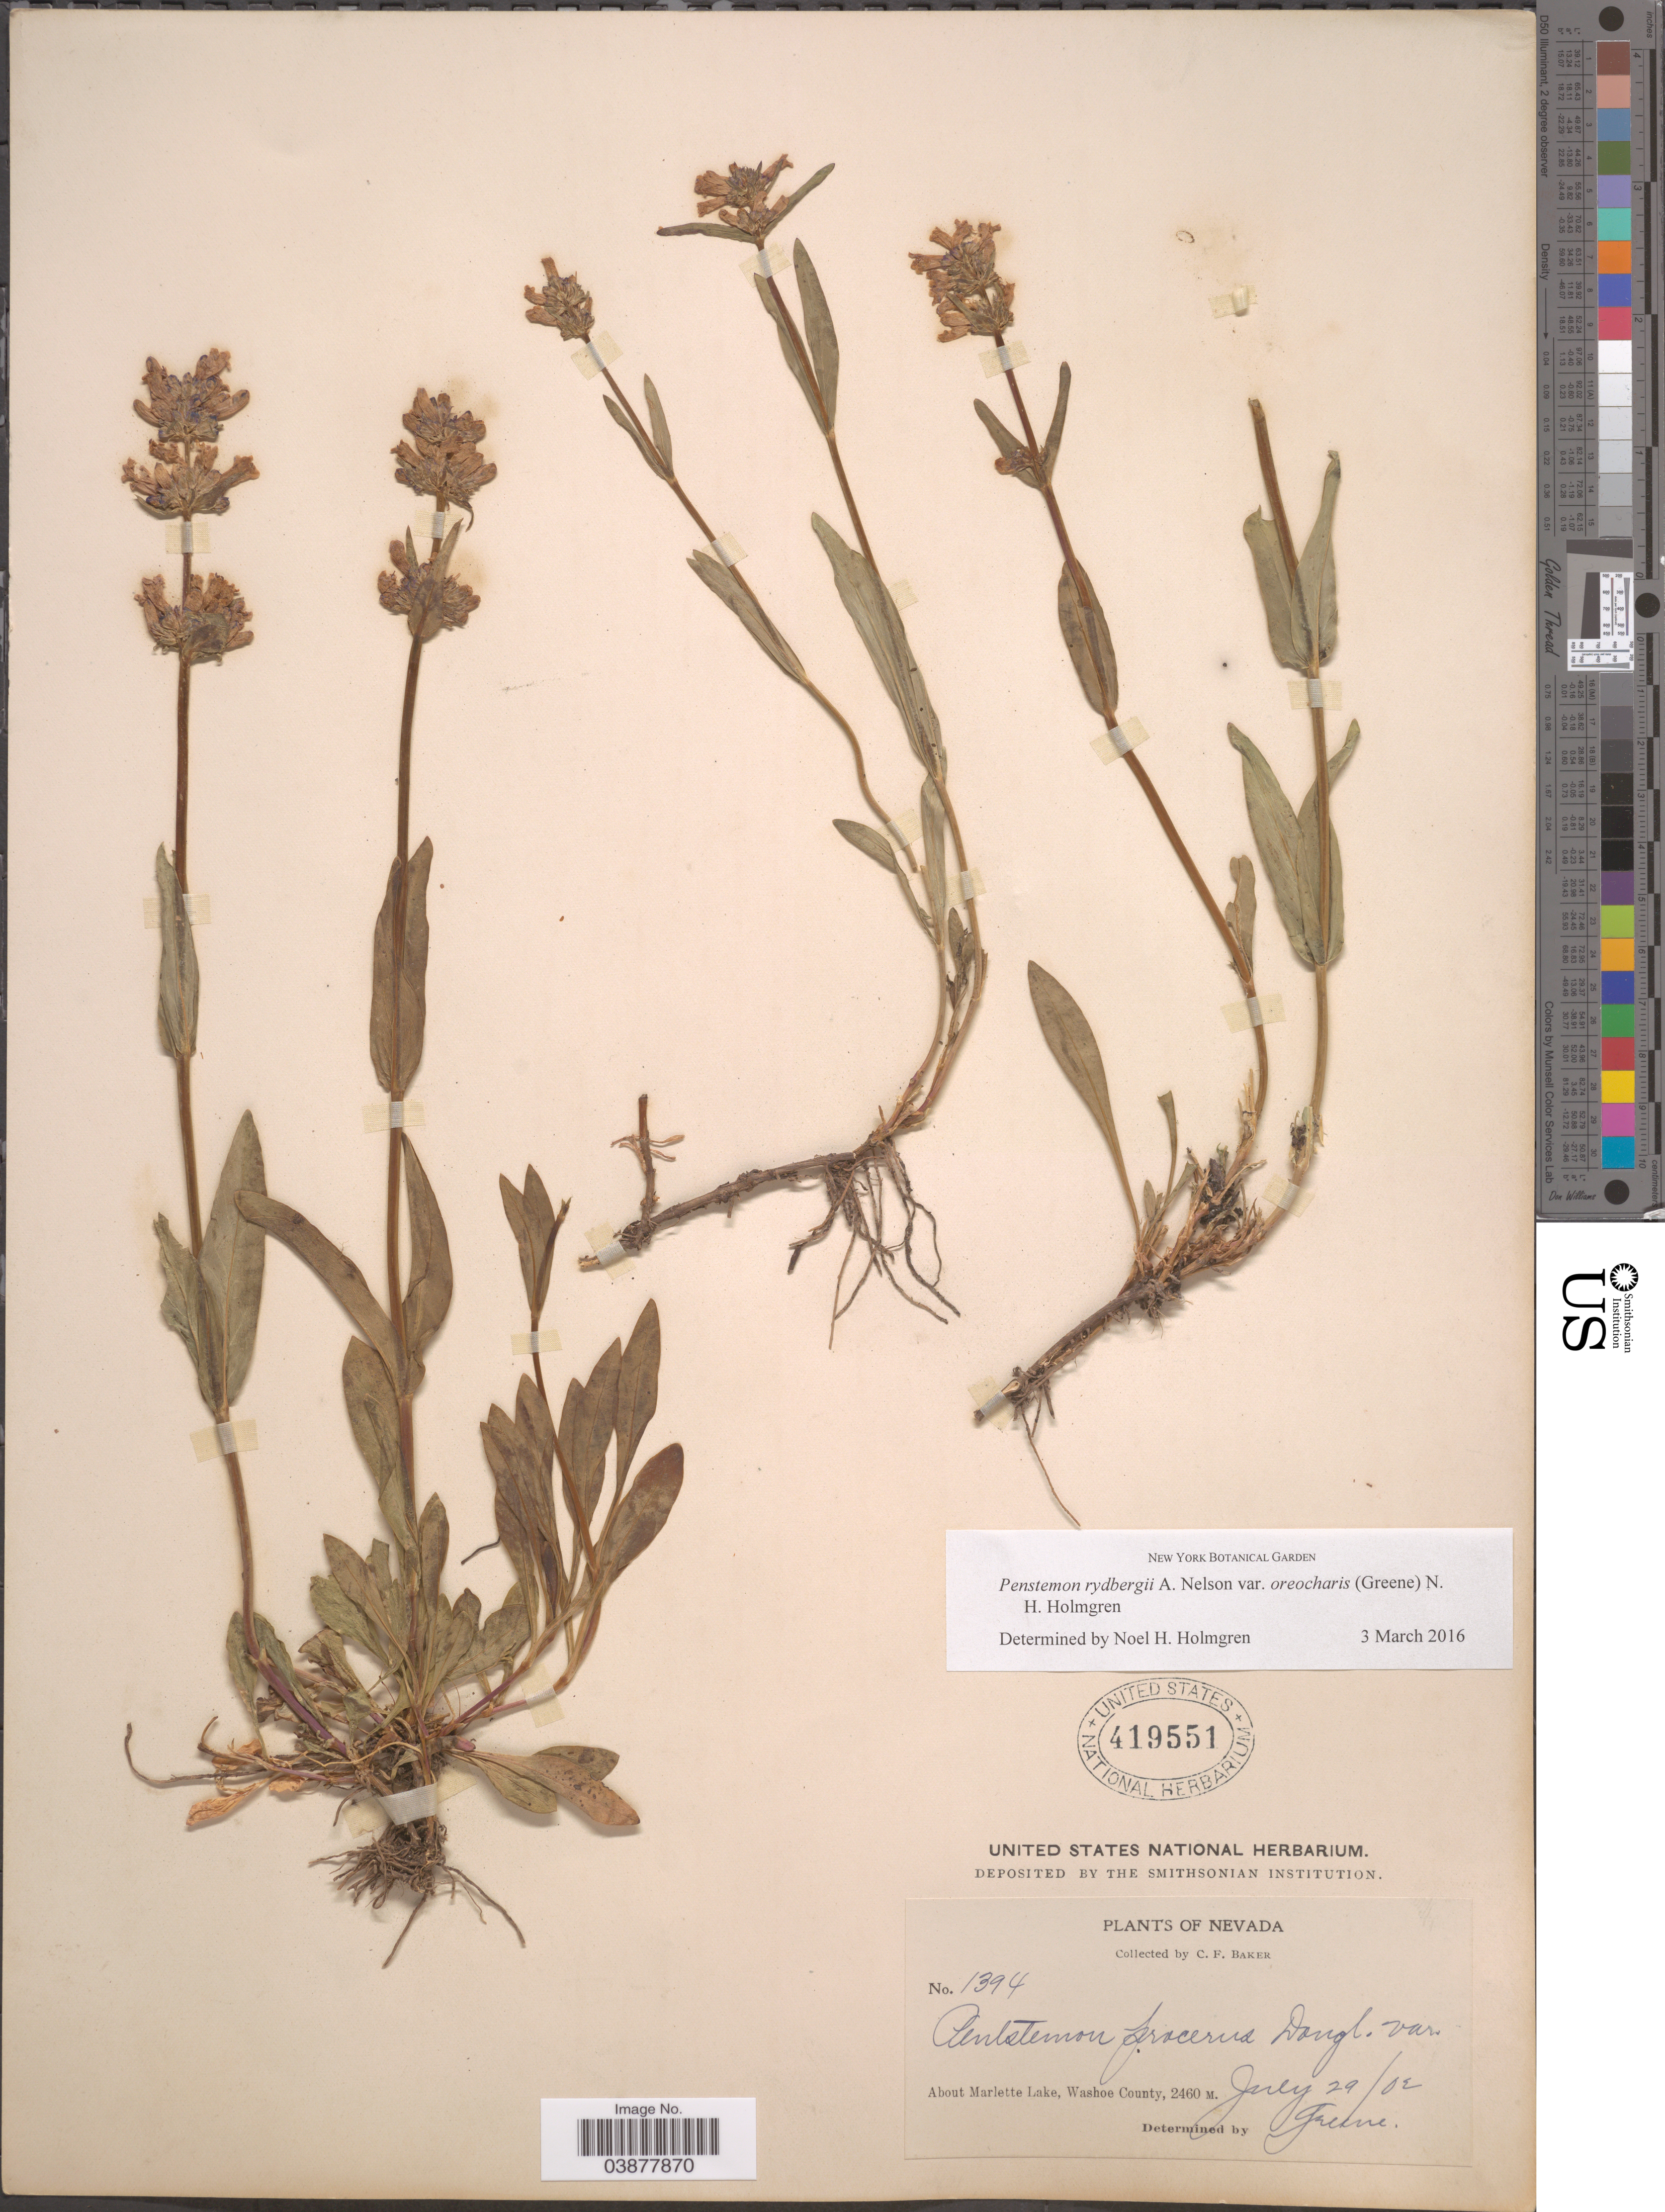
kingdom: Plantae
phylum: Tracheophyta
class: Magnoliopsida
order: Lamiales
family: Plantaginaceae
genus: Penstemon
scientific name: Penstemon rydbergii var. oreocharis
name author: (Greene) N.H. Holmgren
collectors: C. F. Baker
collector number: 1394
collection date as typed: Transcribed d/m/y: 29/7/2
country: United States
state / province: Nevada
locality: About Marlette Lake, Washoe County.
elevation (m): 2460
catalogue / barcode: US 419551